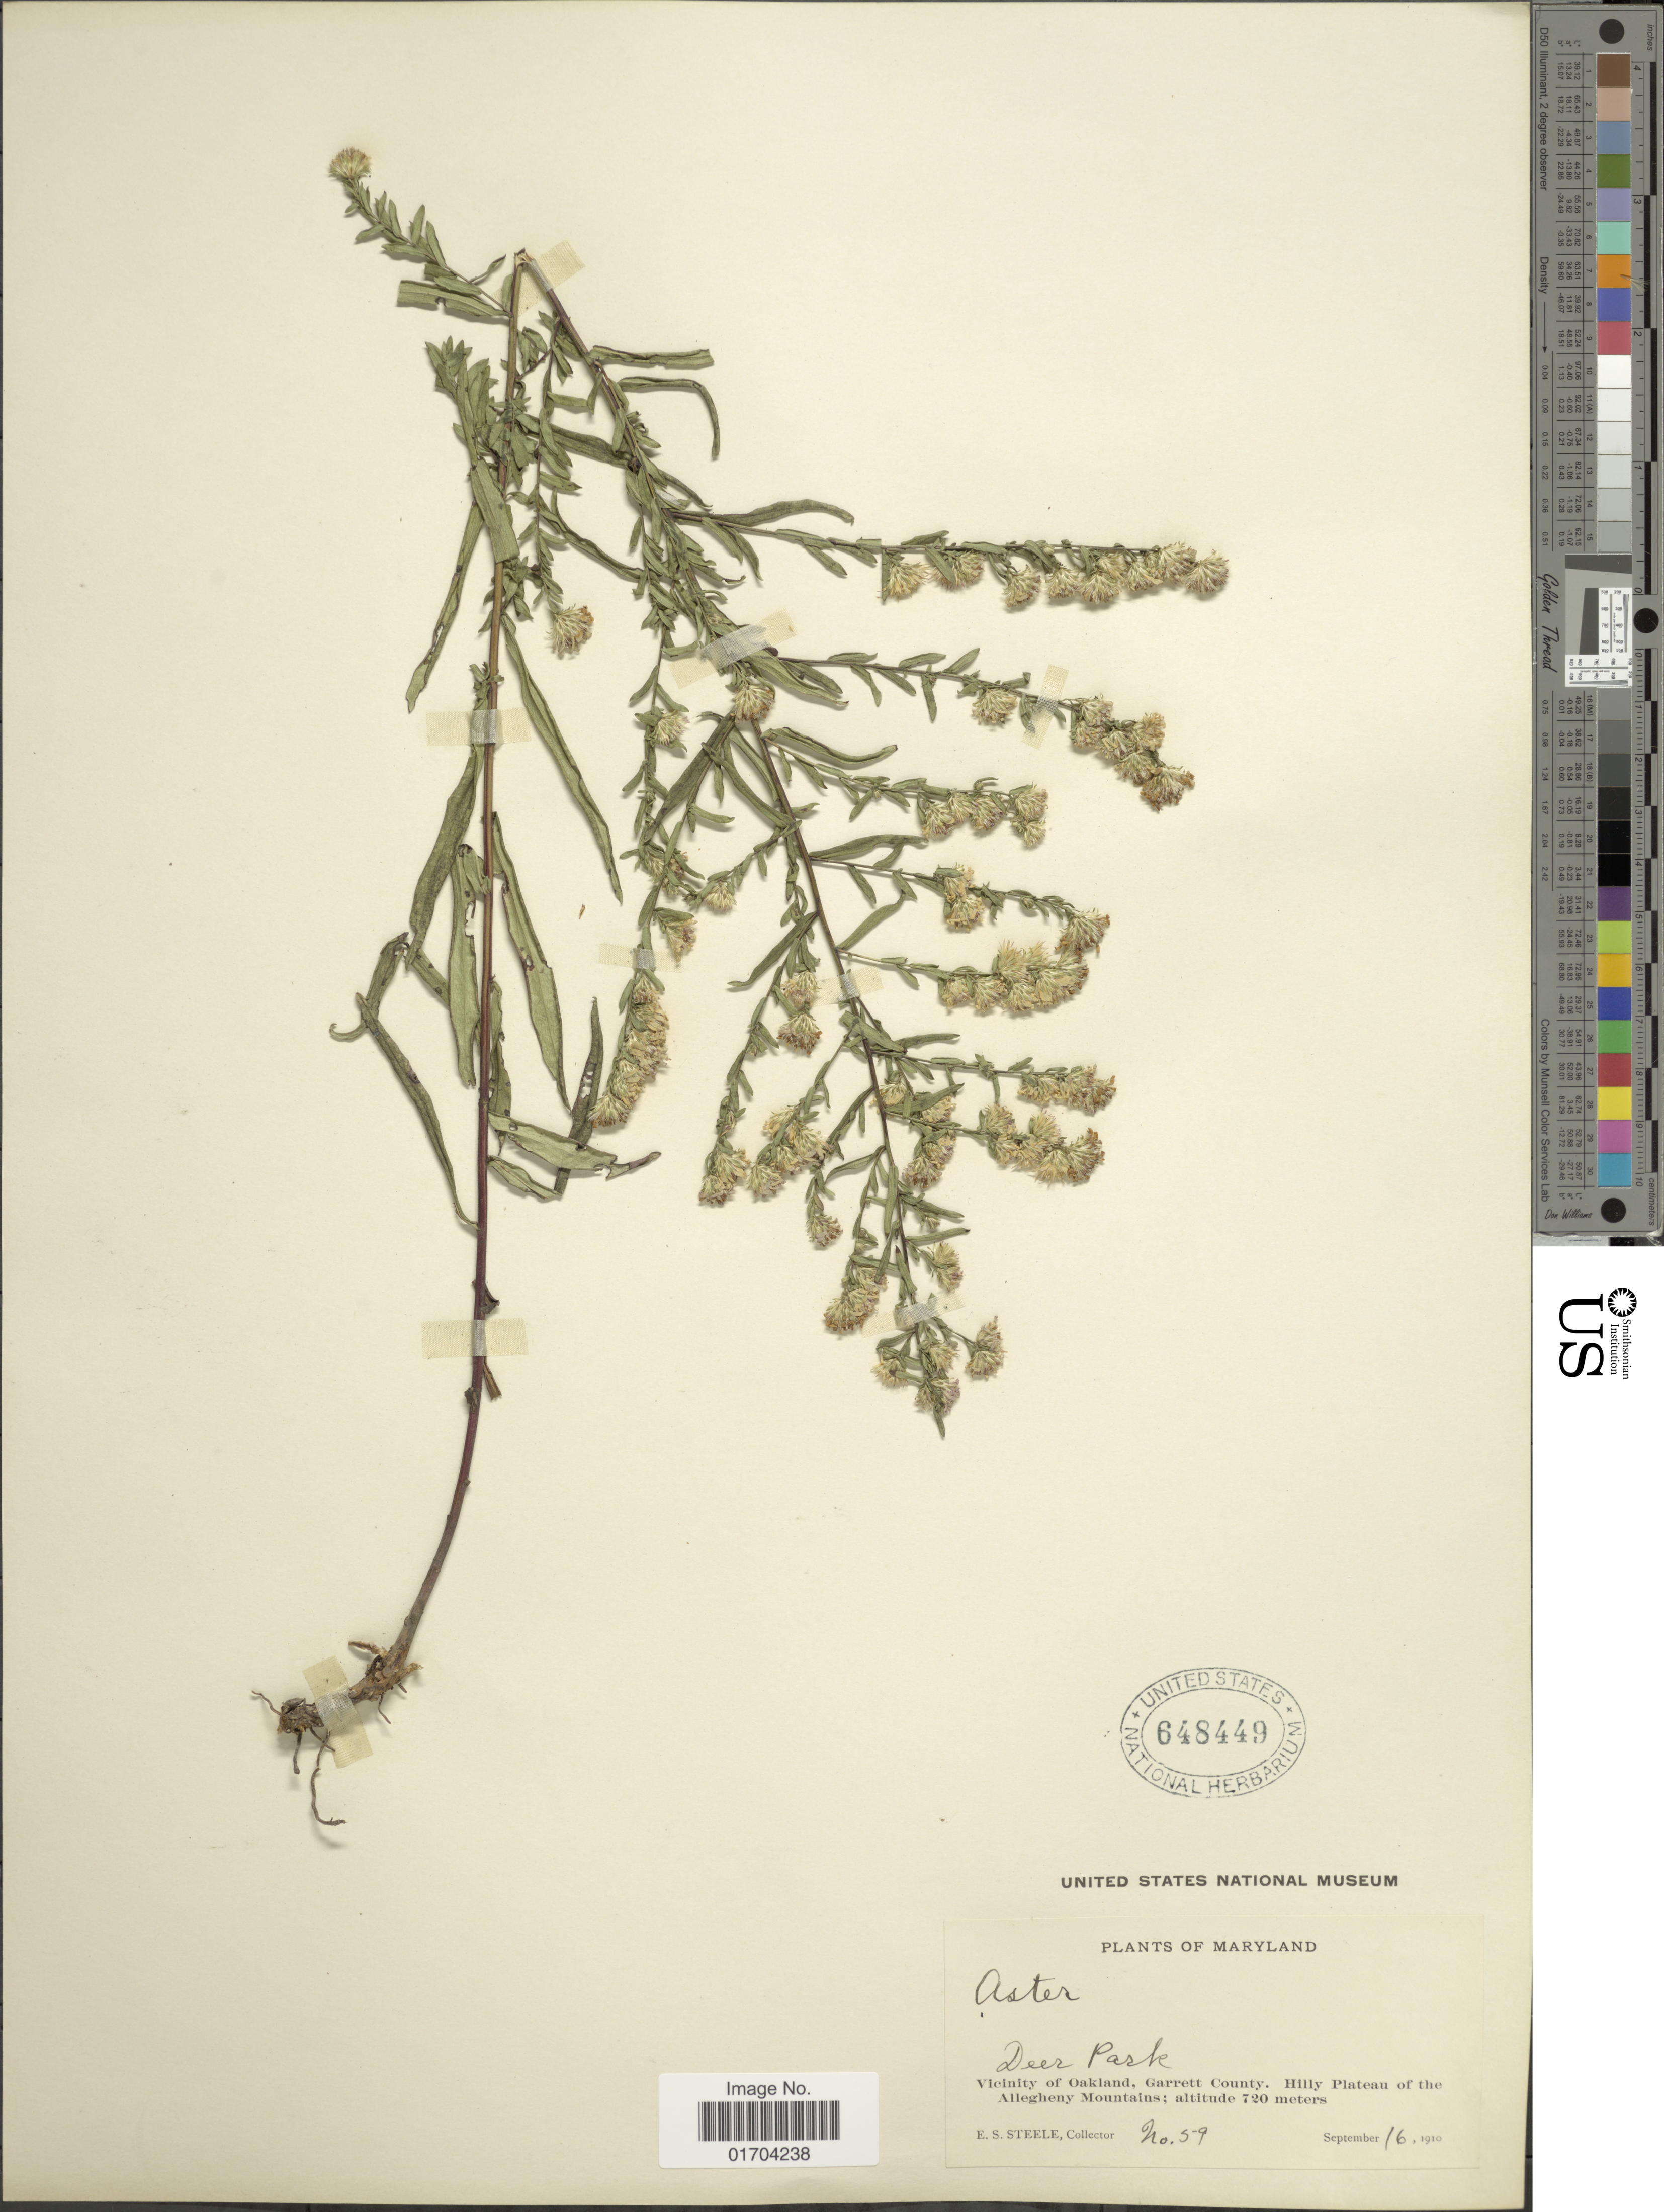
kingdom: Plantae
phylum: Tracheophyta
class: Magnoliopsida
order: Asterales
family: Asteraceae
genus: Symphyotrichum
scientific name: Symphyotrichum sp.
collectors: E. Steele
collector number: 59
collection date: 1910-09-16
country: United States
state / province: Maryland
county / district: Garrett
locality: Dear Park, Vicinity of Oakland, Garrett County. Hilly Plateau of the Allegheny Mountains.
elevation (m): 720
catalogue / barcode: US 648449